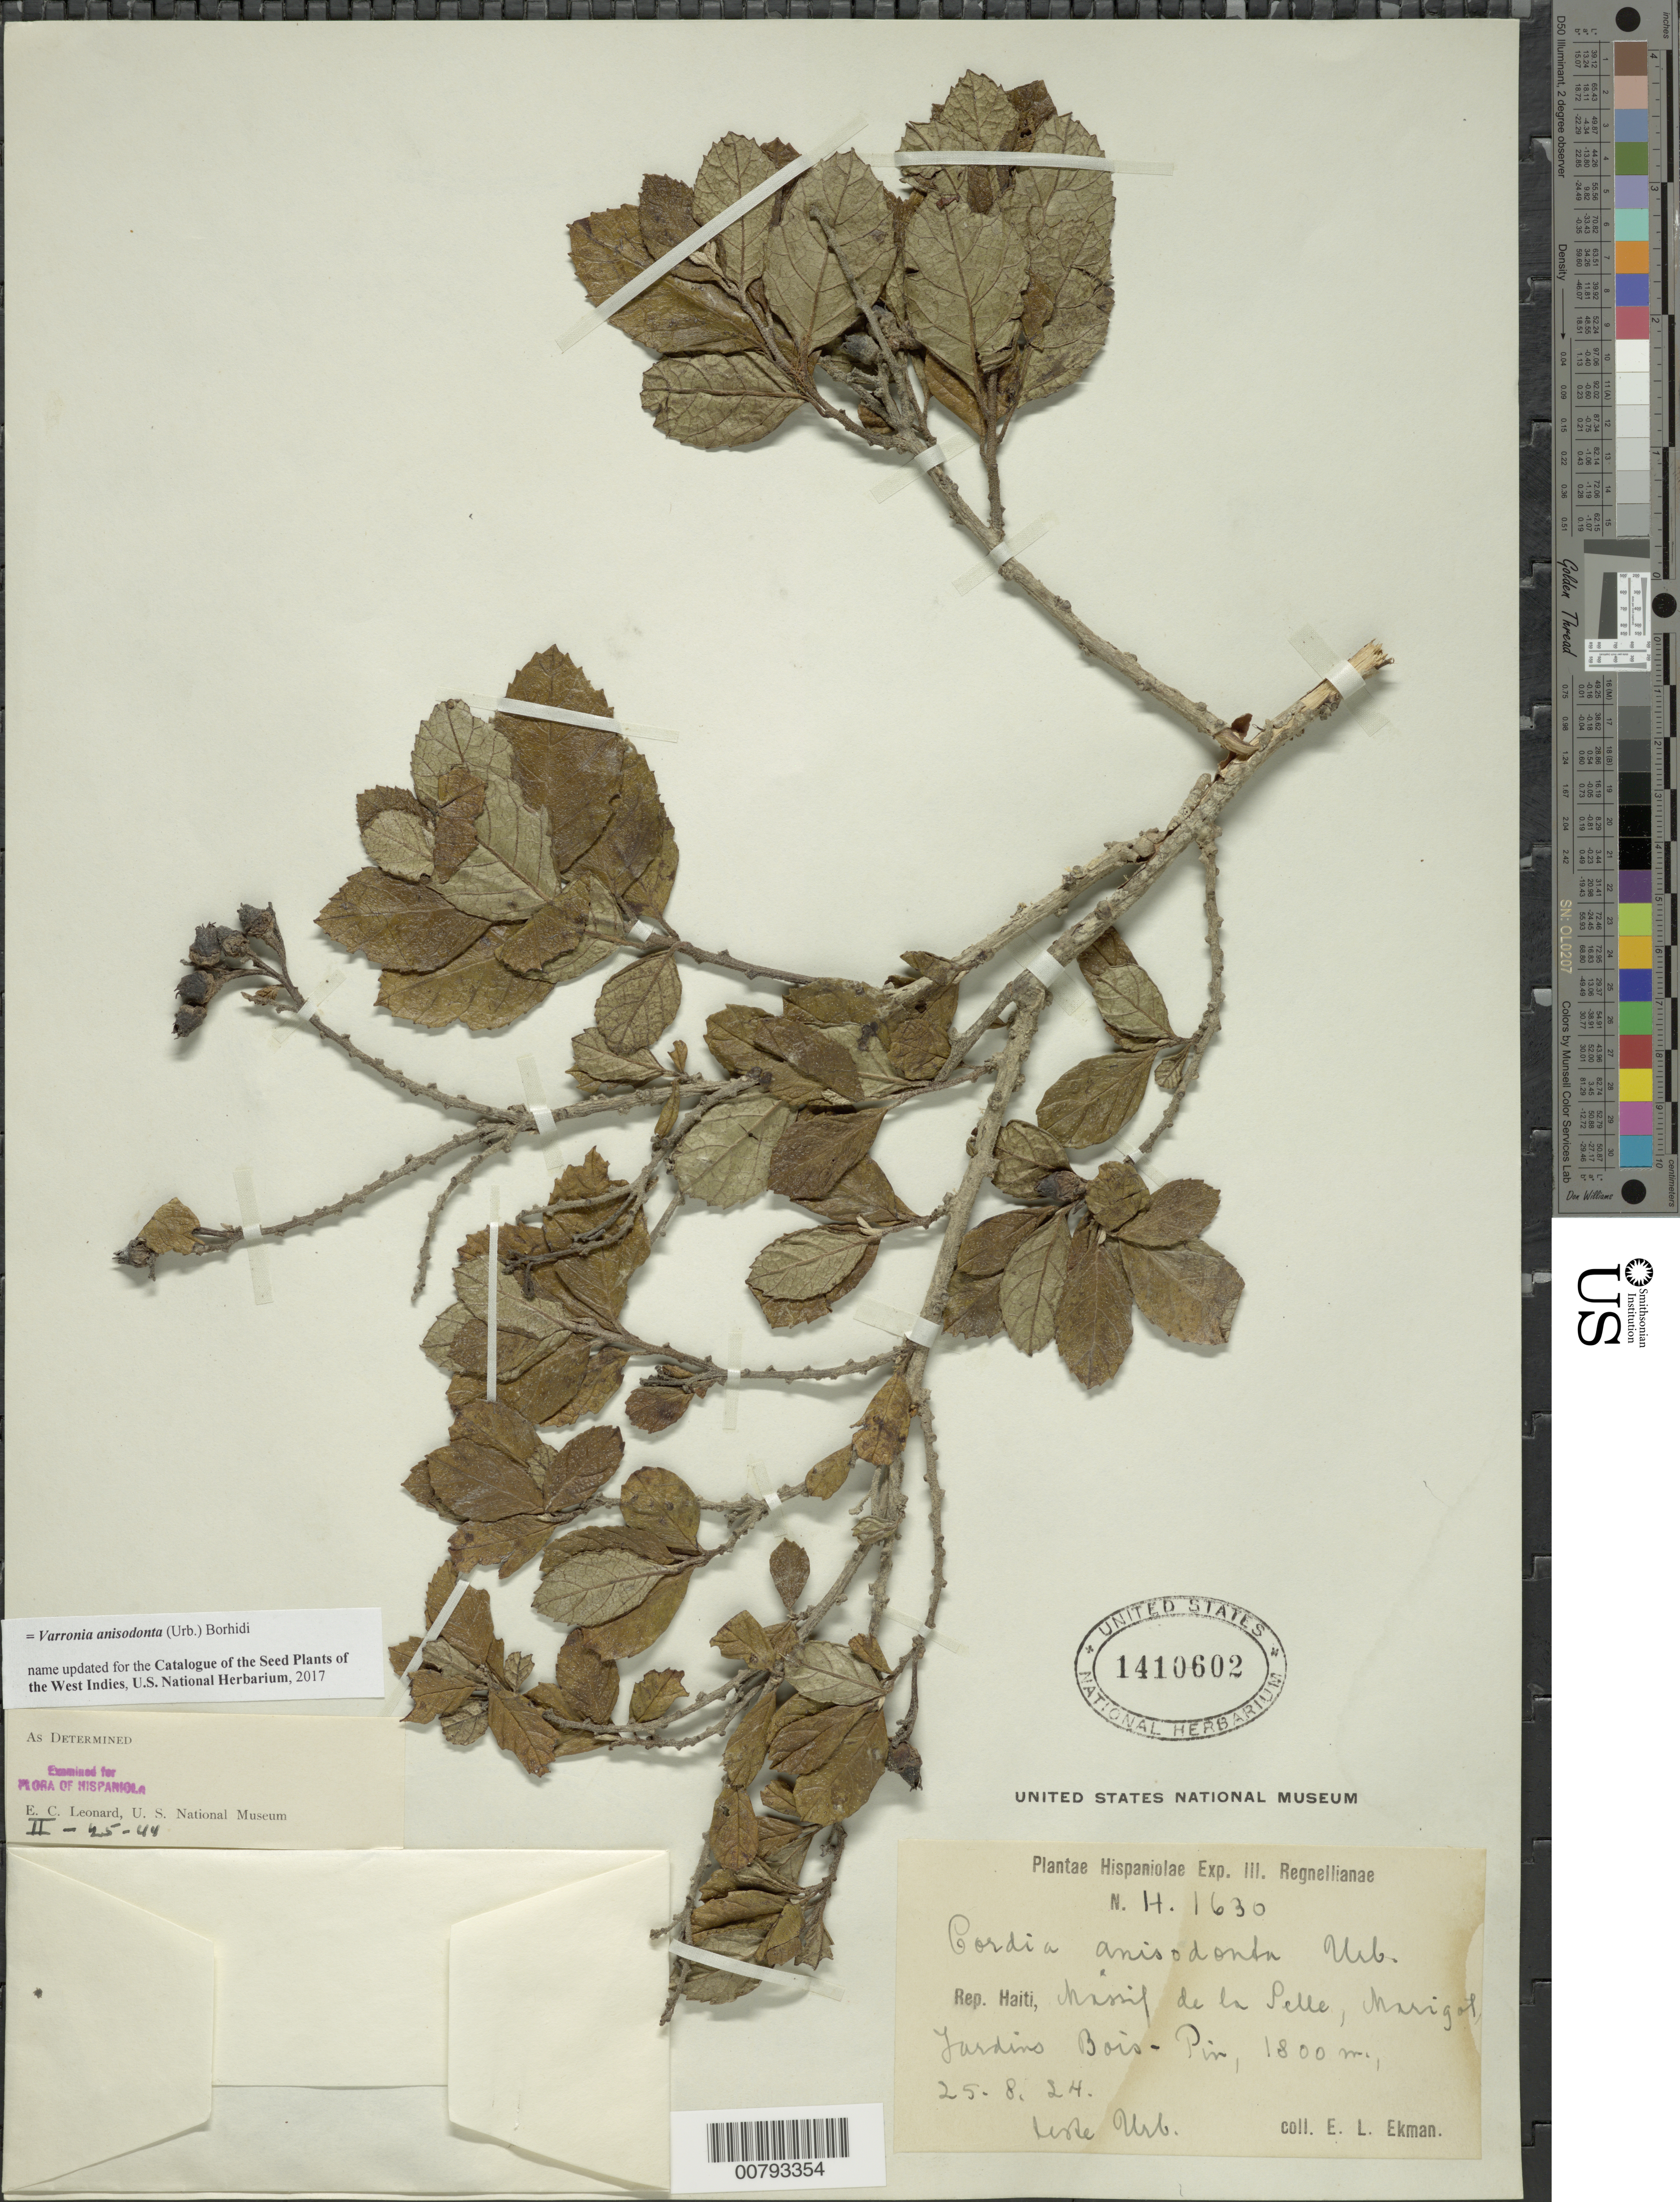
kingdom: Plantae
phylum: Tracheophyta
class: Magnoliopsida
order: Boraginales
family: Cordiaceae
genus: Varronia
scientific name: Varronia anisodonta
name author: (Urb.) Borhidi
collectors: E. L. Ekman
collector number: H 1630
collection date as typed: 25 Aug 1924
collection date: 1924-08-25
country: Haiti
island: Hispaniola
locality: Massif de la Selle, Marigot, Jardins Bois-Pin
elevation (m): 1800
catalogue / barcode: US 1410602